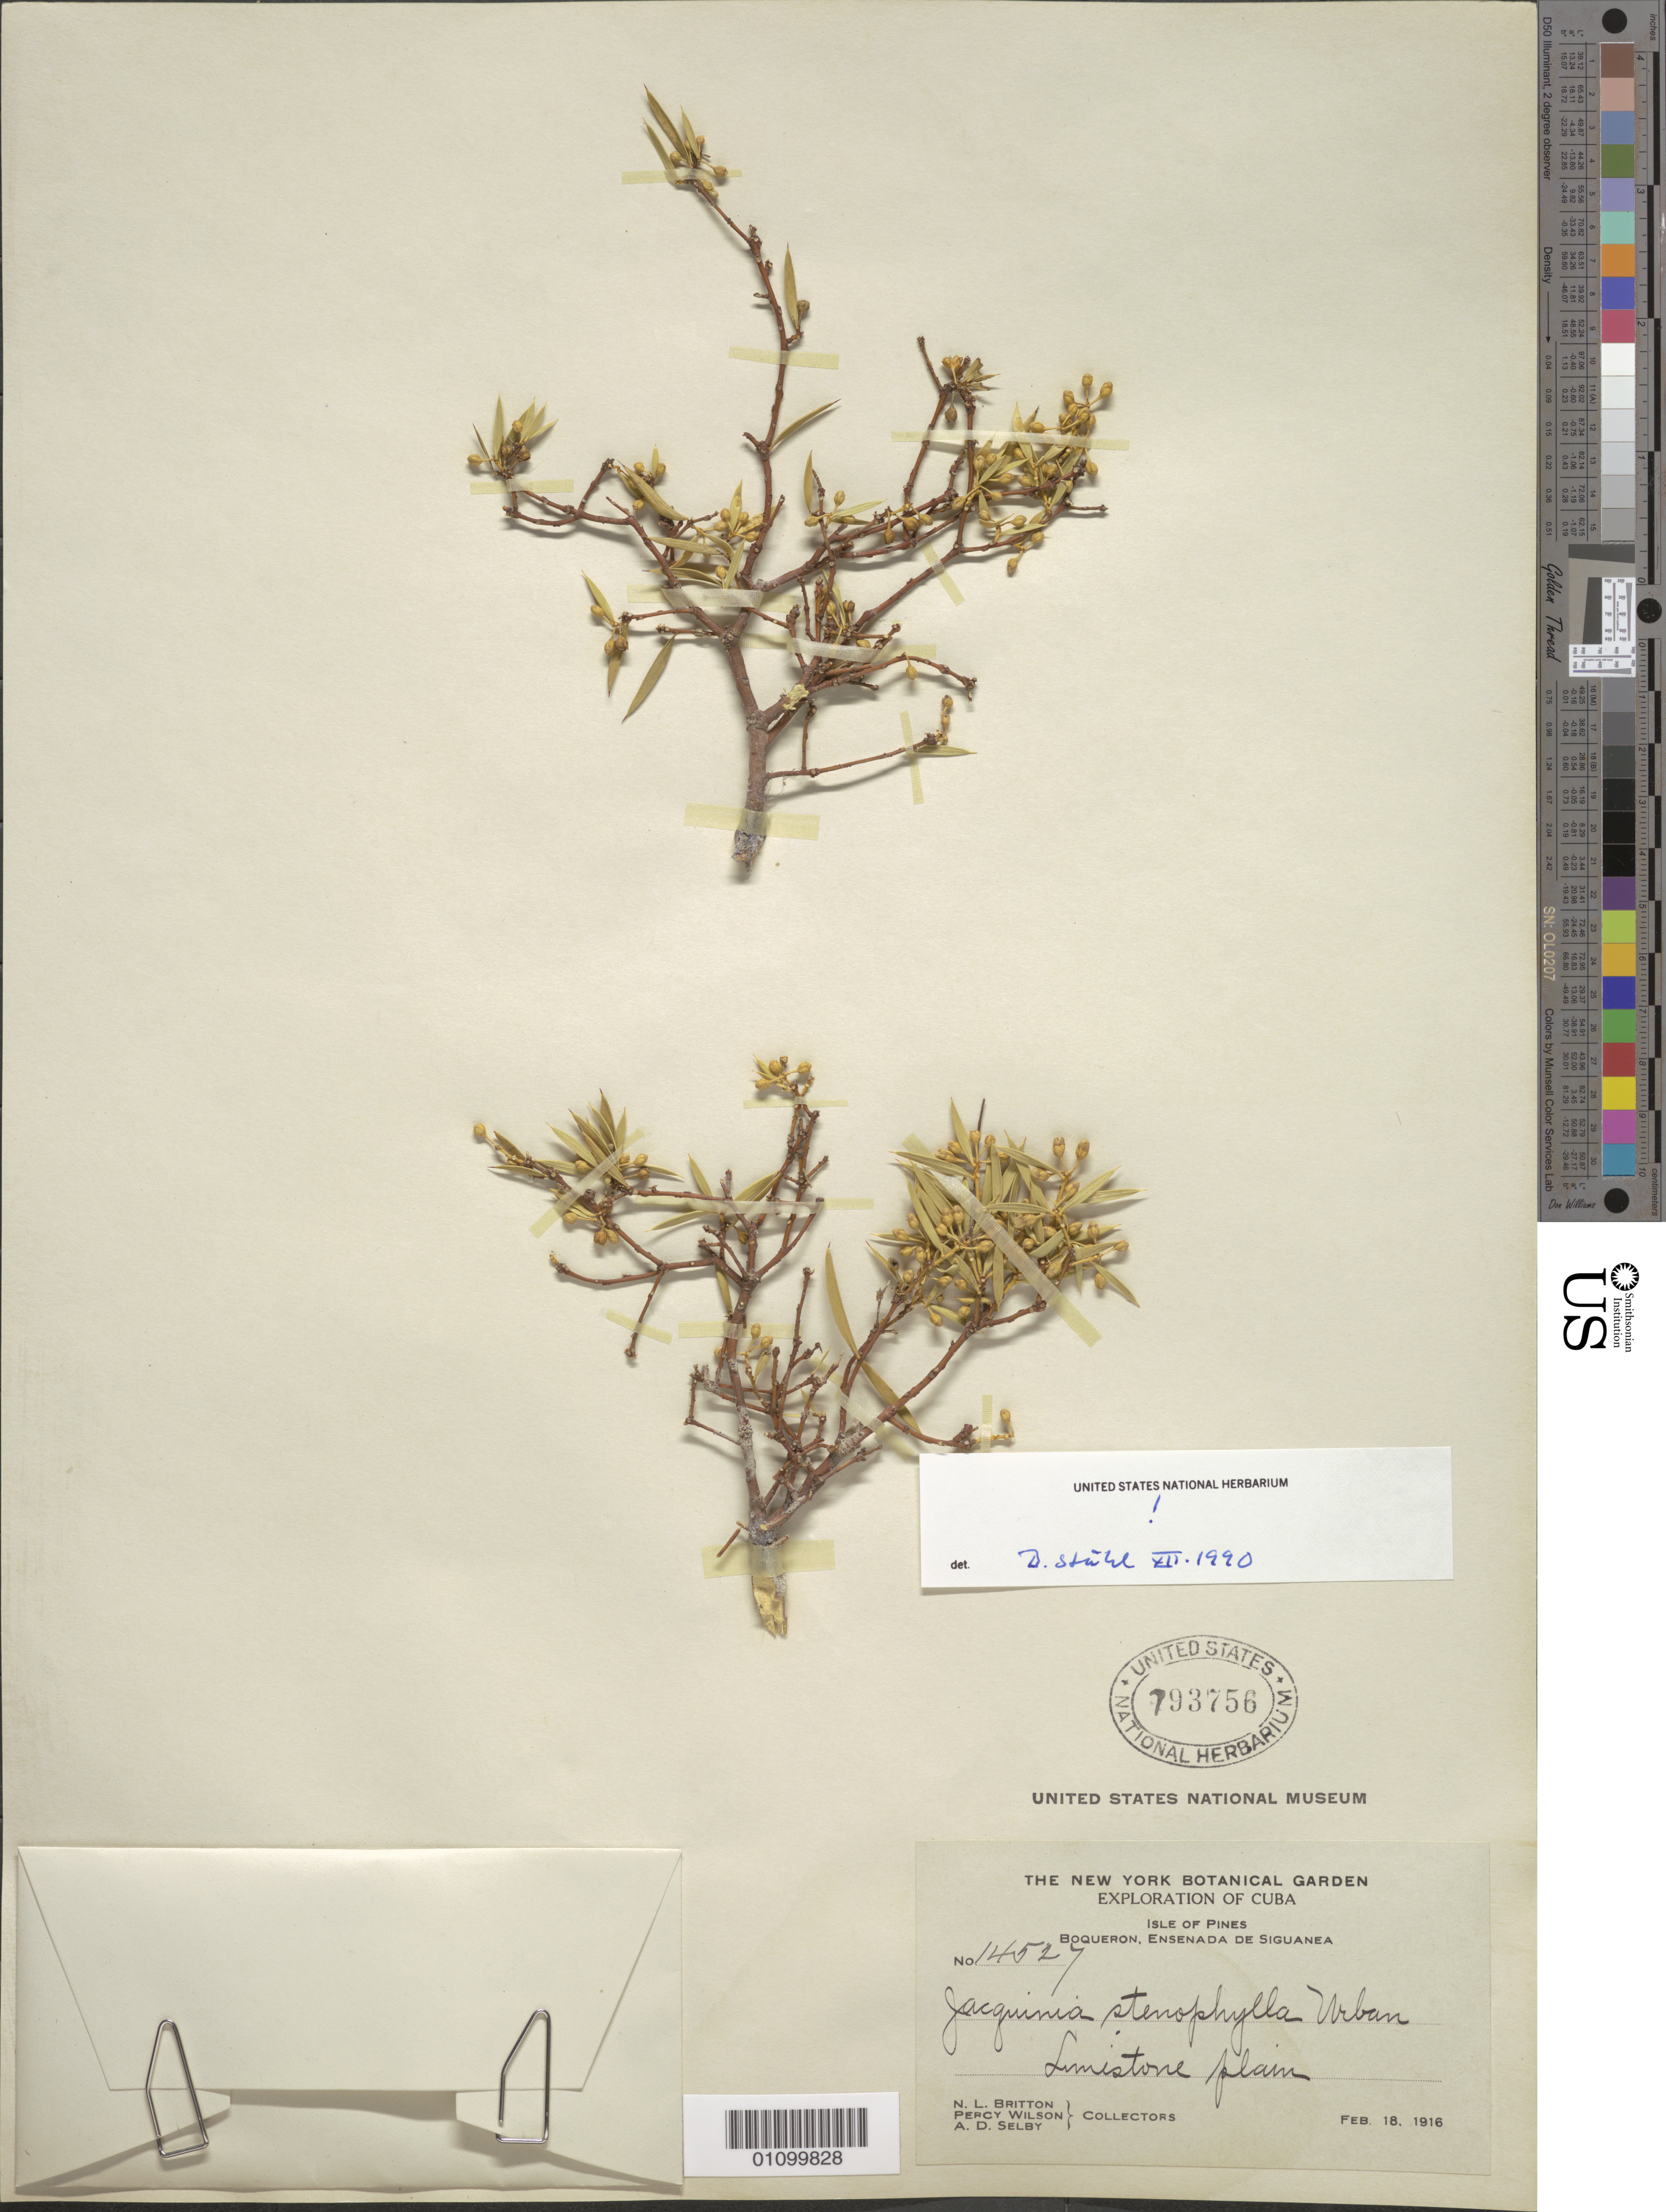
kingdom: Plantae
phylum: Tracheophyta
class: Magnoliopsida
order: Ericales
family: Primulaceae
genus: Jacquinia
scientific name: Jacquinia stenophylla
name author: Urb.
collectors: P. Wilson & A. Selby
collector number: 14527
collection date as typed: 18 Feb 1916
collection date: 1916-02-18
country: Cuba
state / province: Isla de La Juventud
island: Isla de la Juventud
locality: Isle of Pines, Boqueron, Ensenada de Siguanea Limestone plain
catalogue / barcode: US 793756